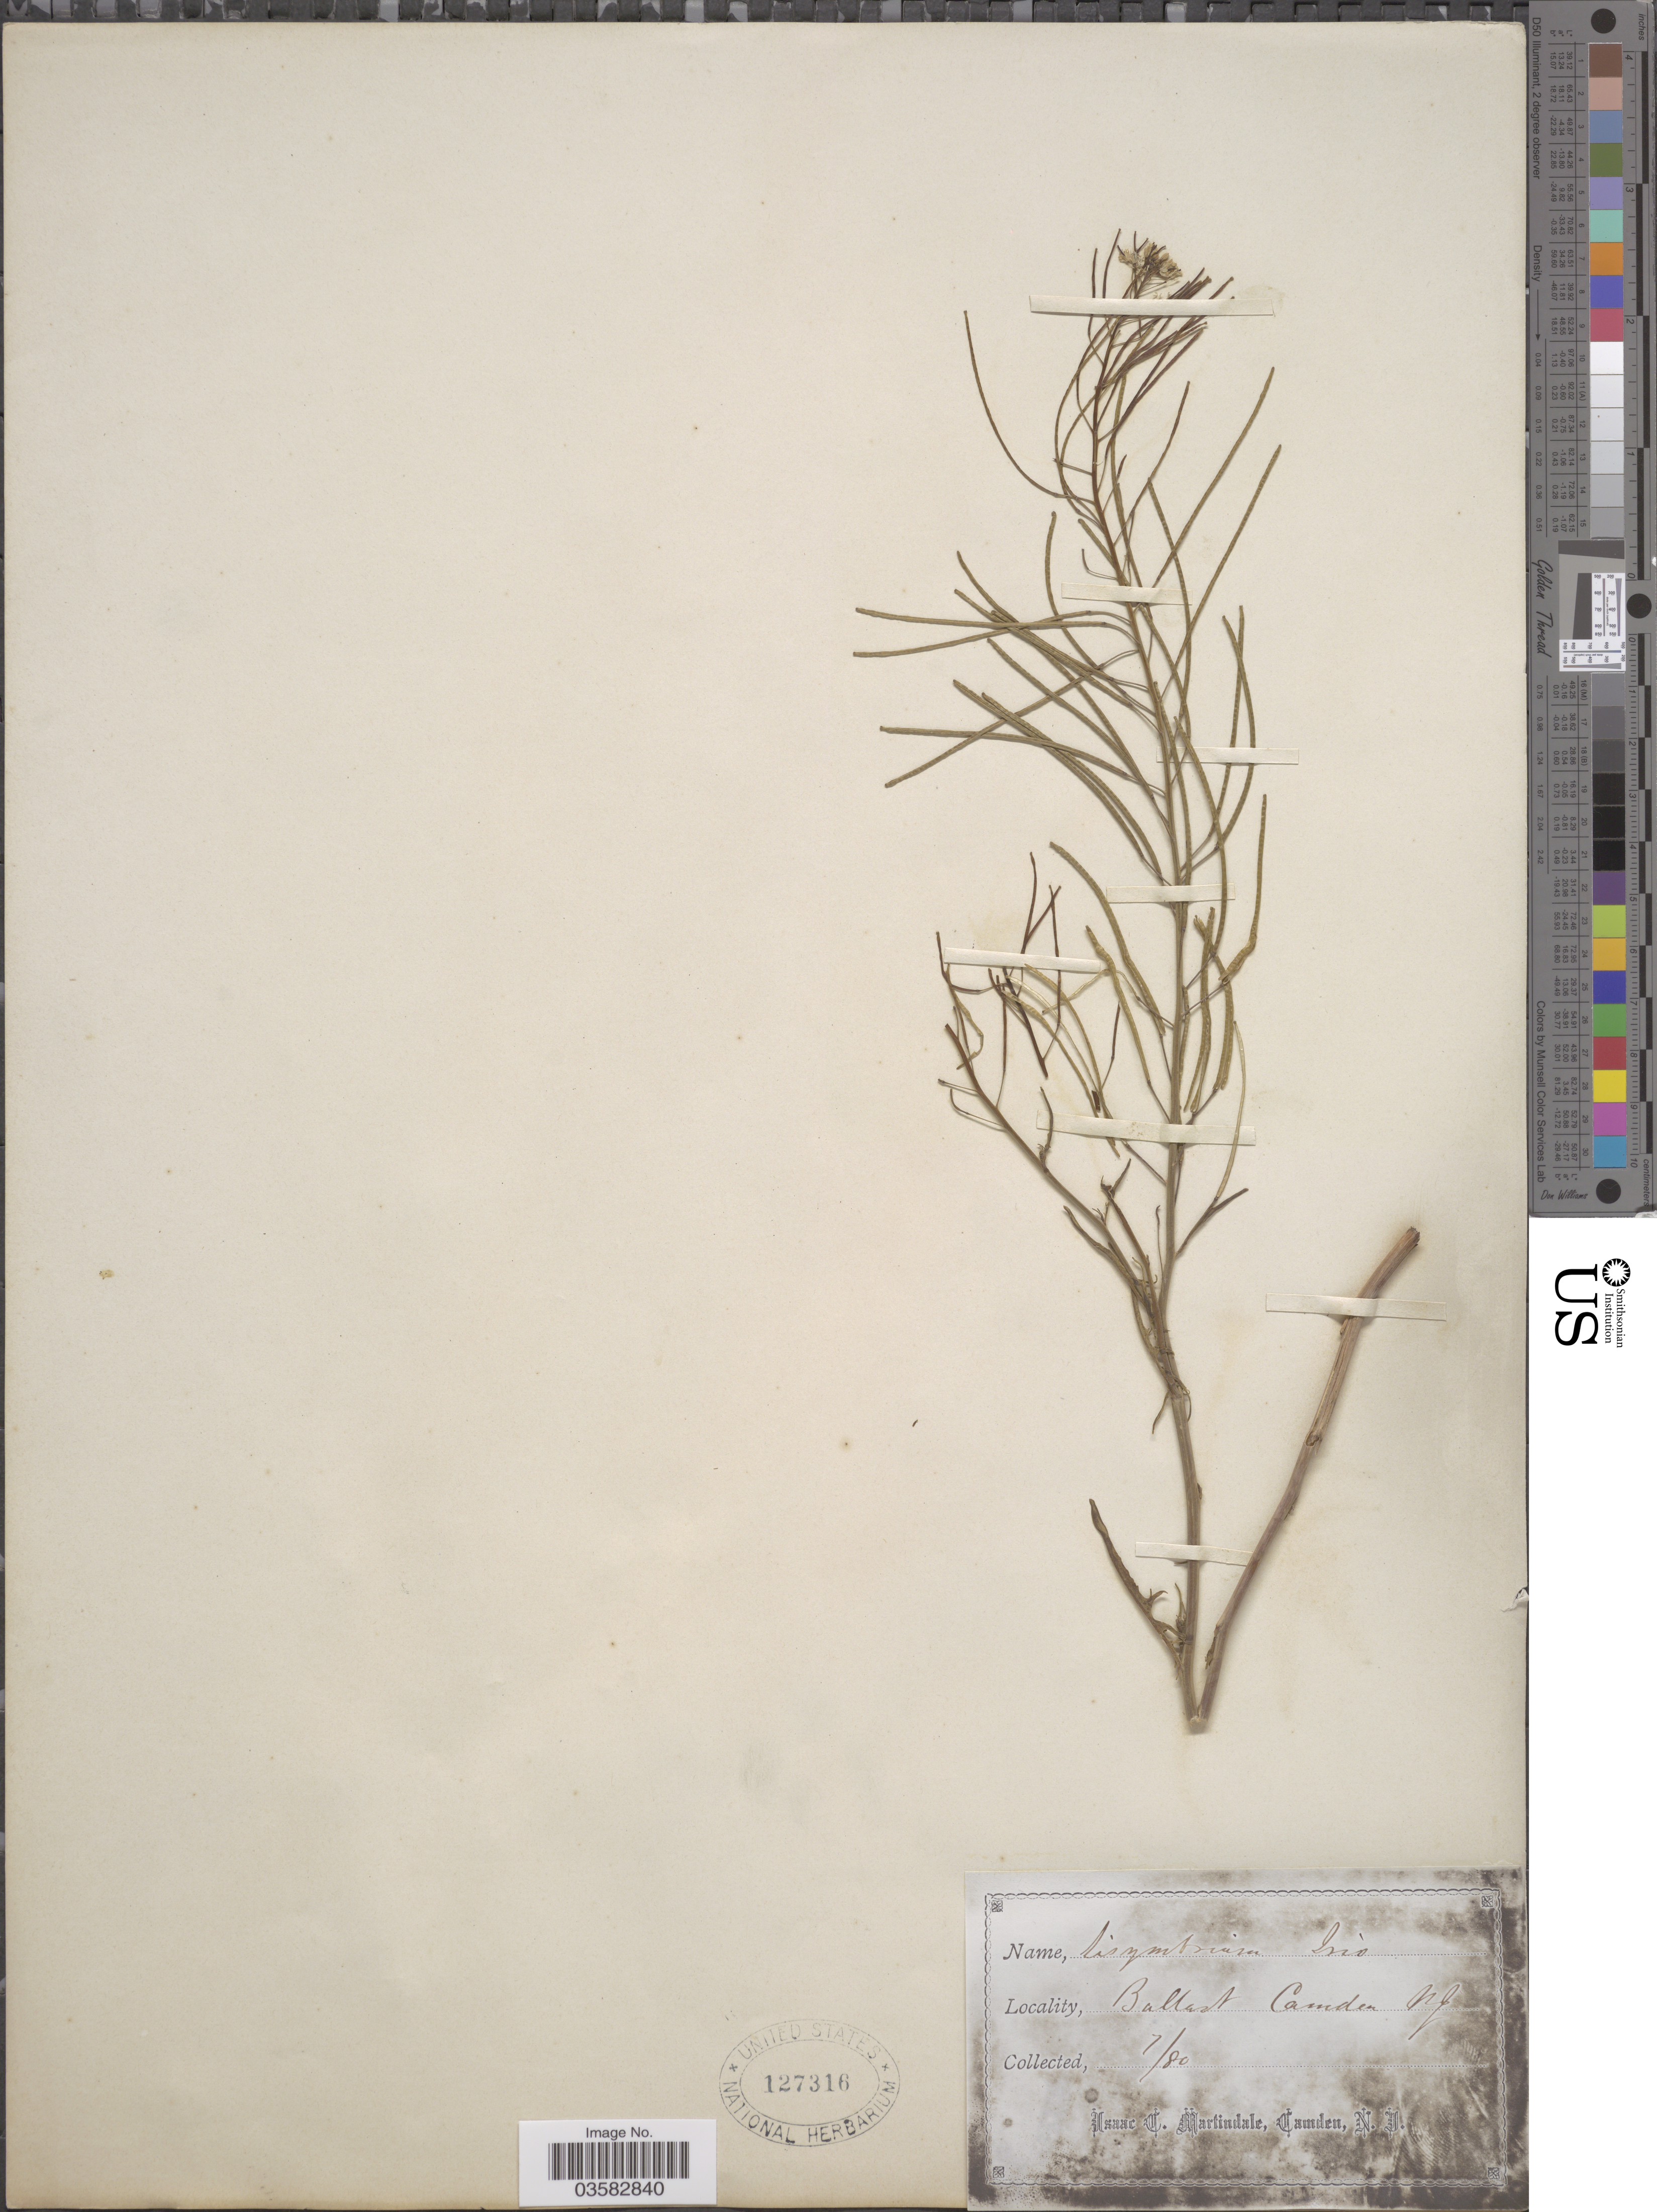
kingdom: Plantae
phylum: Tracheophyta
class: Magnoliopsida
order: Brassicales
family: Brassicaceae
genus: Sisymbrium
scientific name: Sisymbrium irio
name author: L.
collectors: I. C. Martindale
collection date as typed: Transcribed d/m/y: /7/80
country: United States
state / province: North Dakota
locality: Ballast Camden.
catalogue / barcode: US 127316